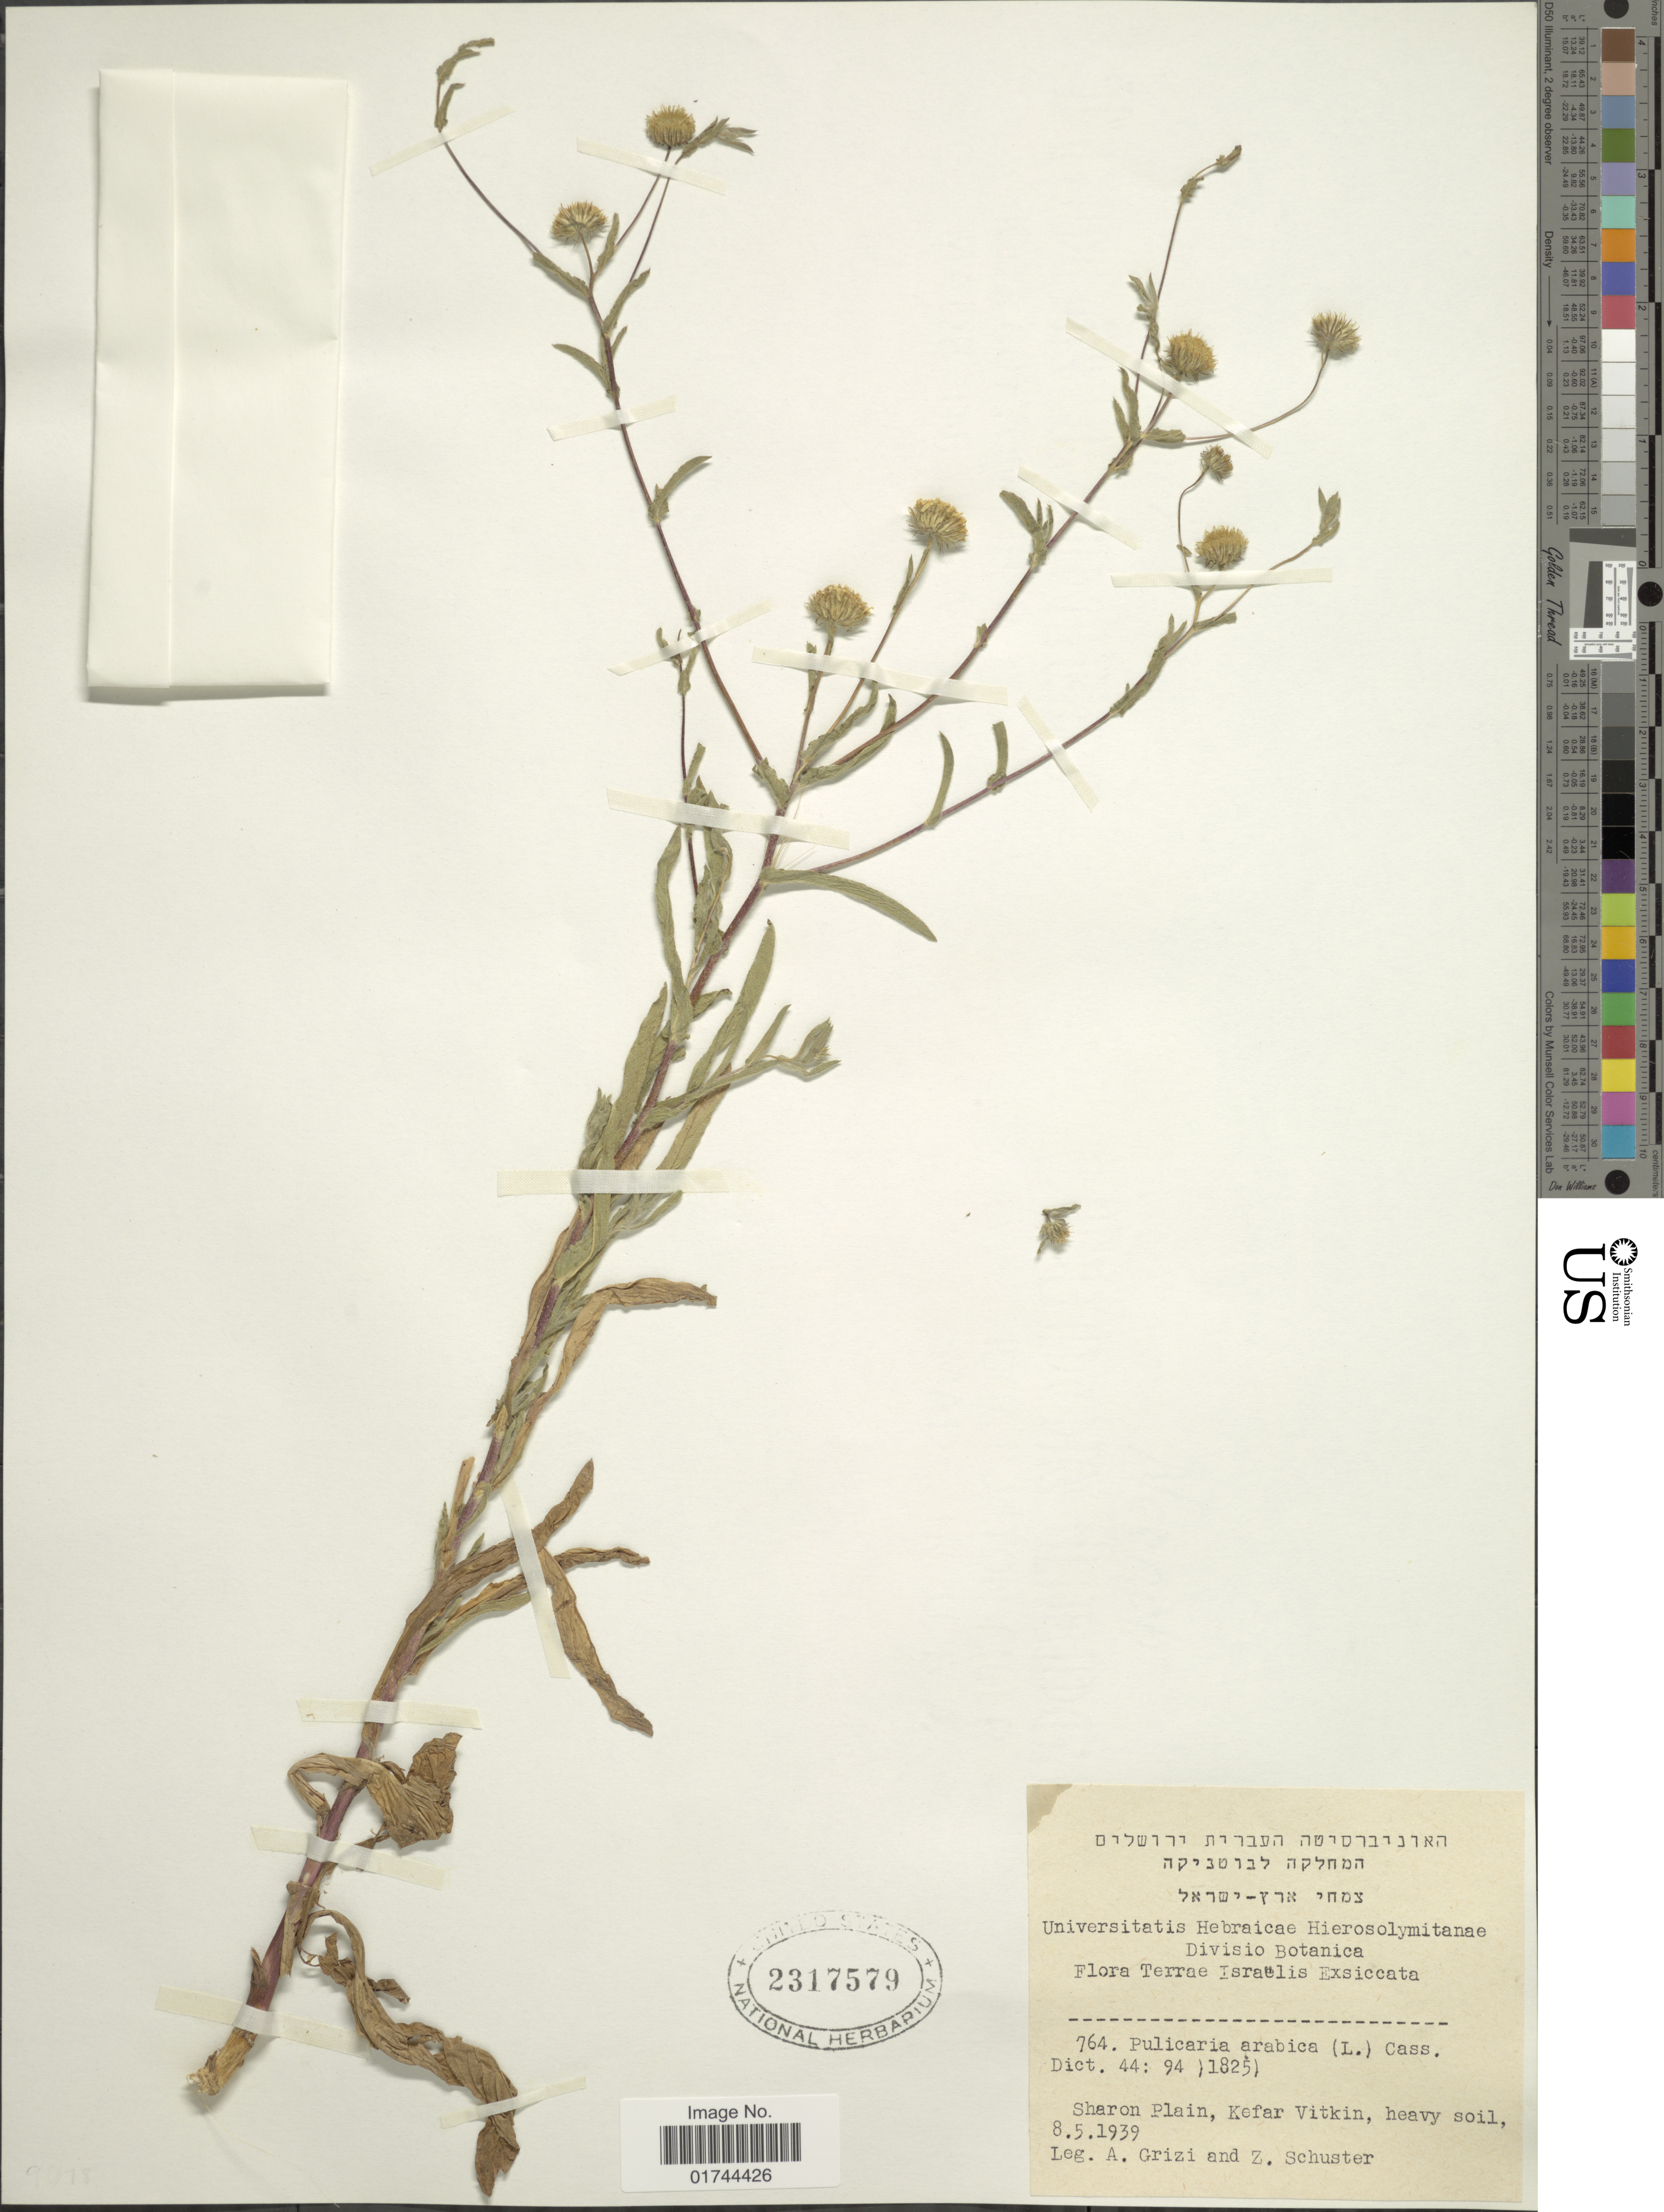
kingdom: Plantae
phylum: Tracheophyta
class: Magnoliopsida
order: Asterales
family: Asteraceae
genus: Pulicaria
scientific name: Pulicaria arabica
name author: (L.) Cass.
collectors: A. Grizi & Z. Schuster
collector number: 764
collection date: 1939-05-08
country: Israel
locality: Terrae Israelis, Sharon Plain, Kefar Vitkin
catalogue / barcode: US 2317579